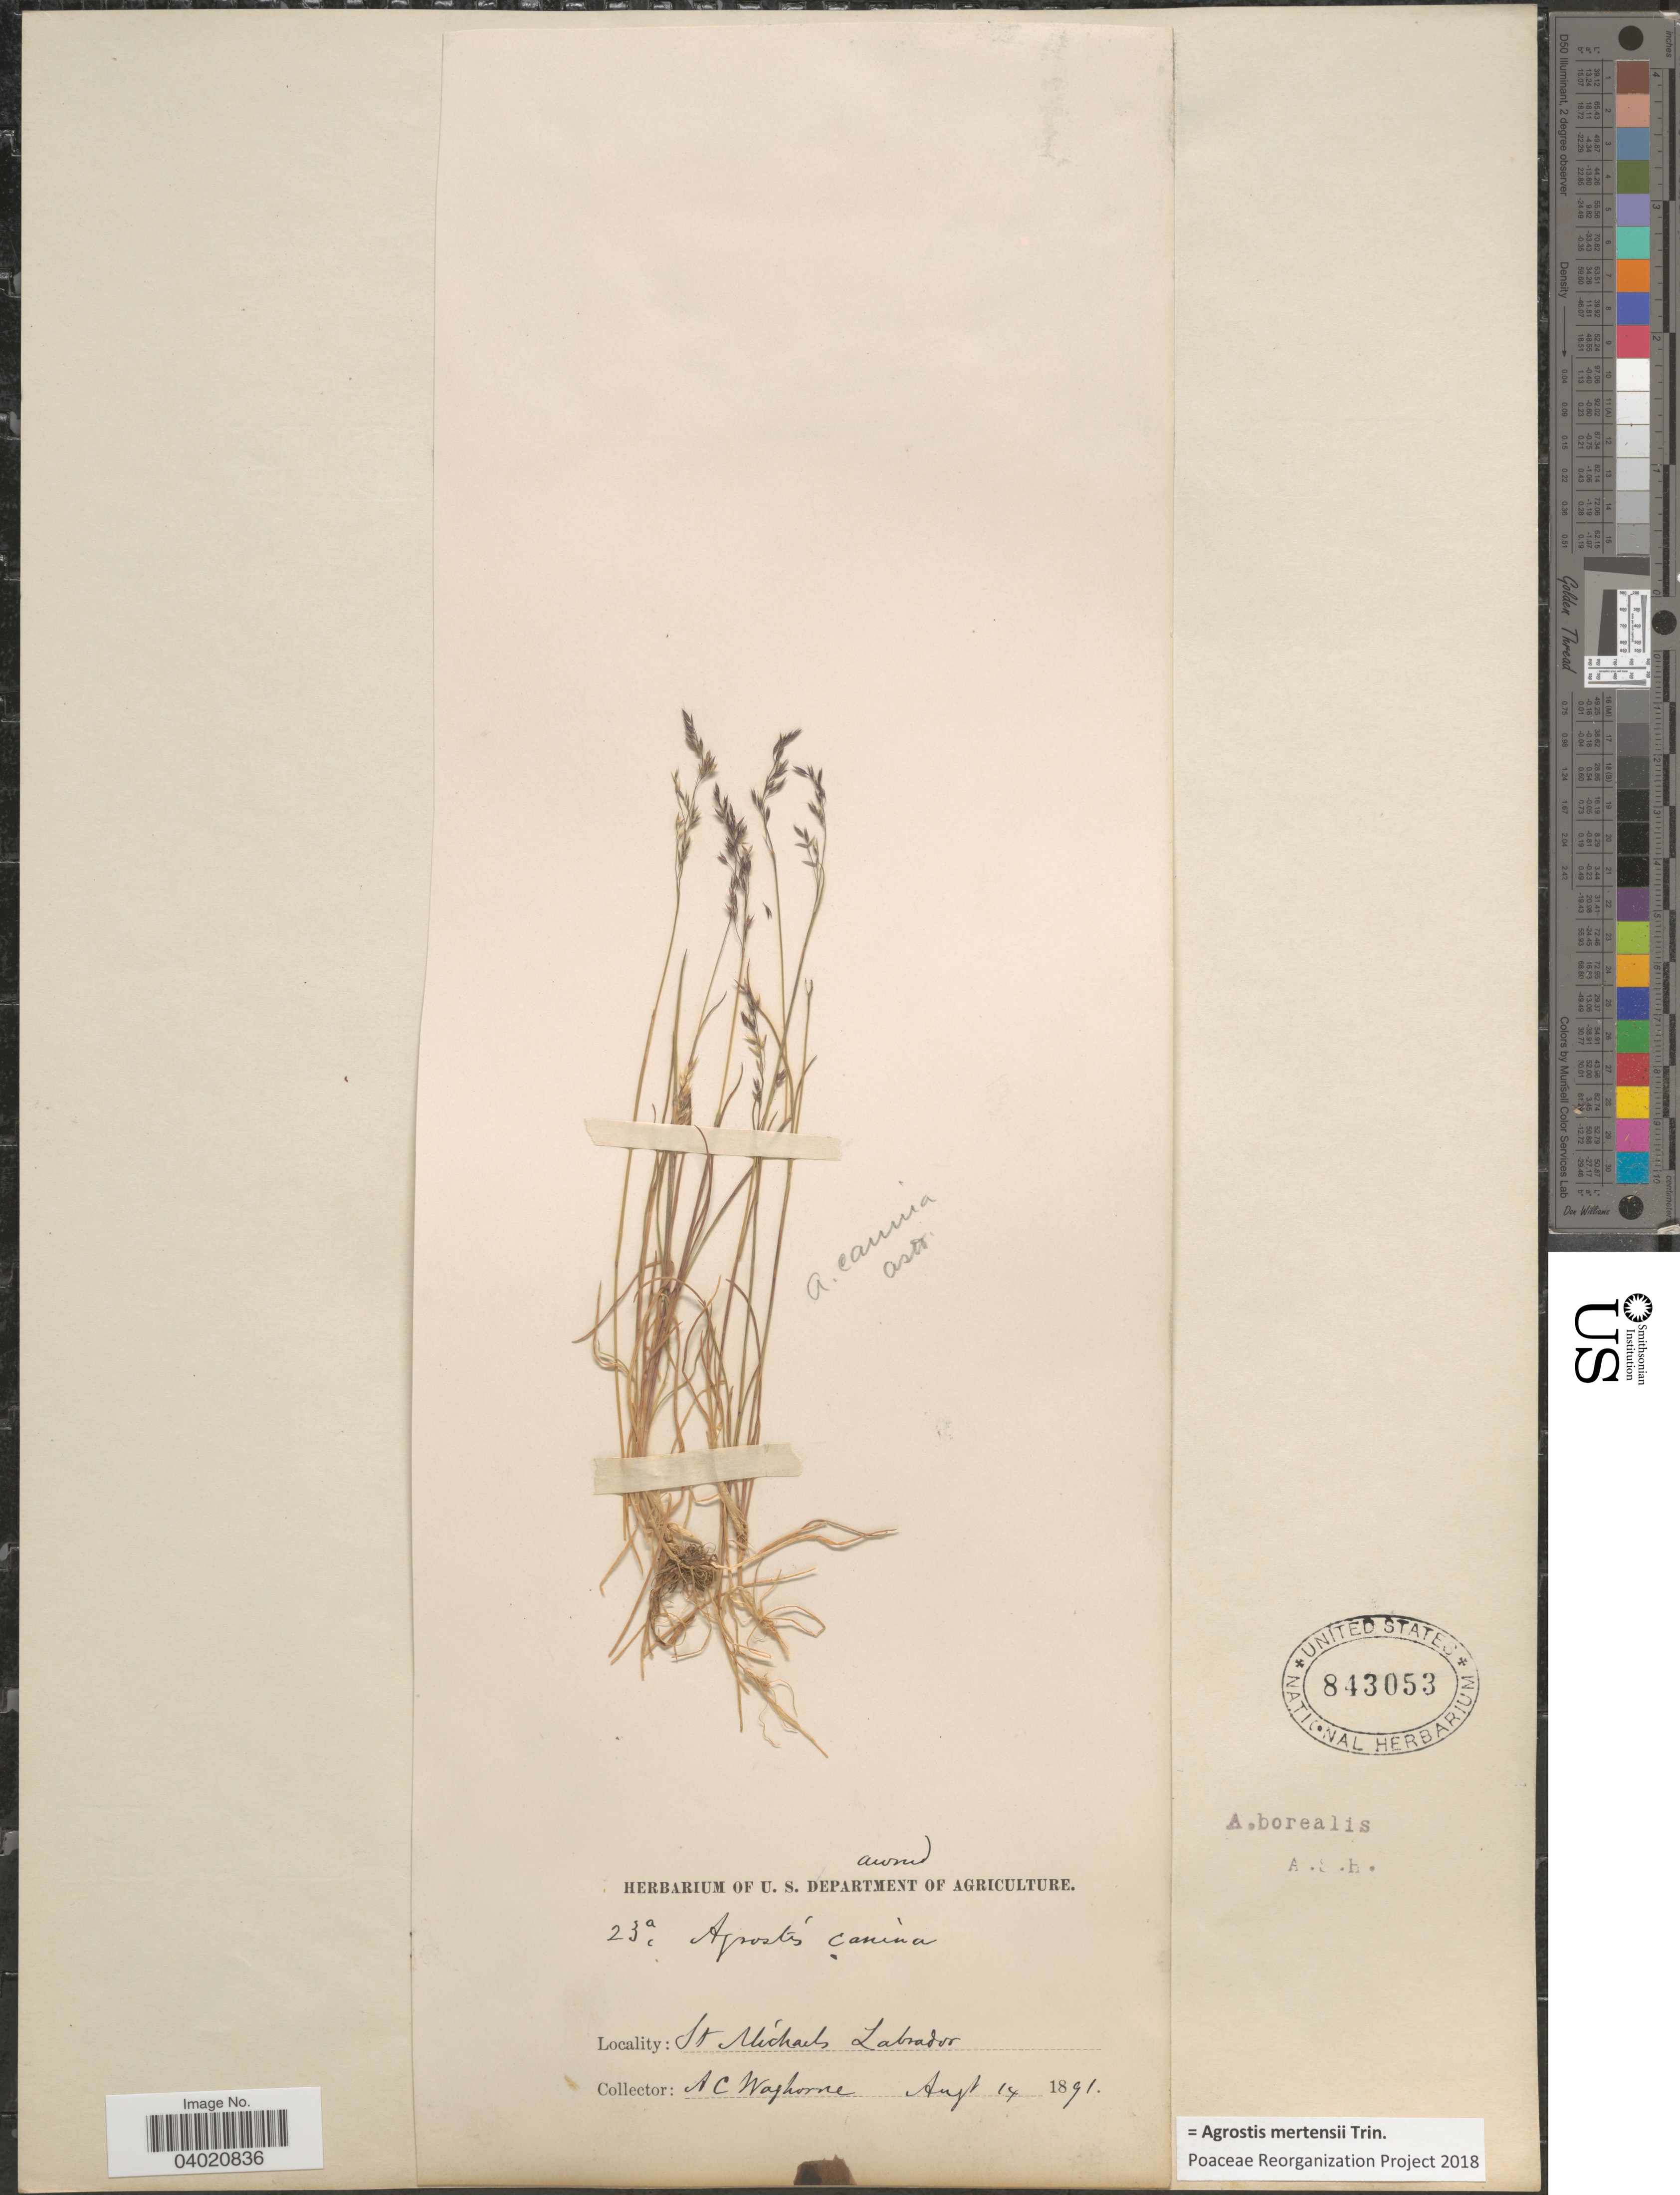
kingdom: Plantae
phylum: Tracheophyta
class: Liliopsida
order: Poales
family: Poaceae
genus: Agrostis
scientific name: Agrostis mertensii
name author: Trin.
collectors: A. Waghorne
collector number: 23ac*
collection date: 1891-08-14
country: Canada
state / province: Newfoundland and Labrador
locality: St. Michaels. Labrador.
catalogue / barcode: US 843053